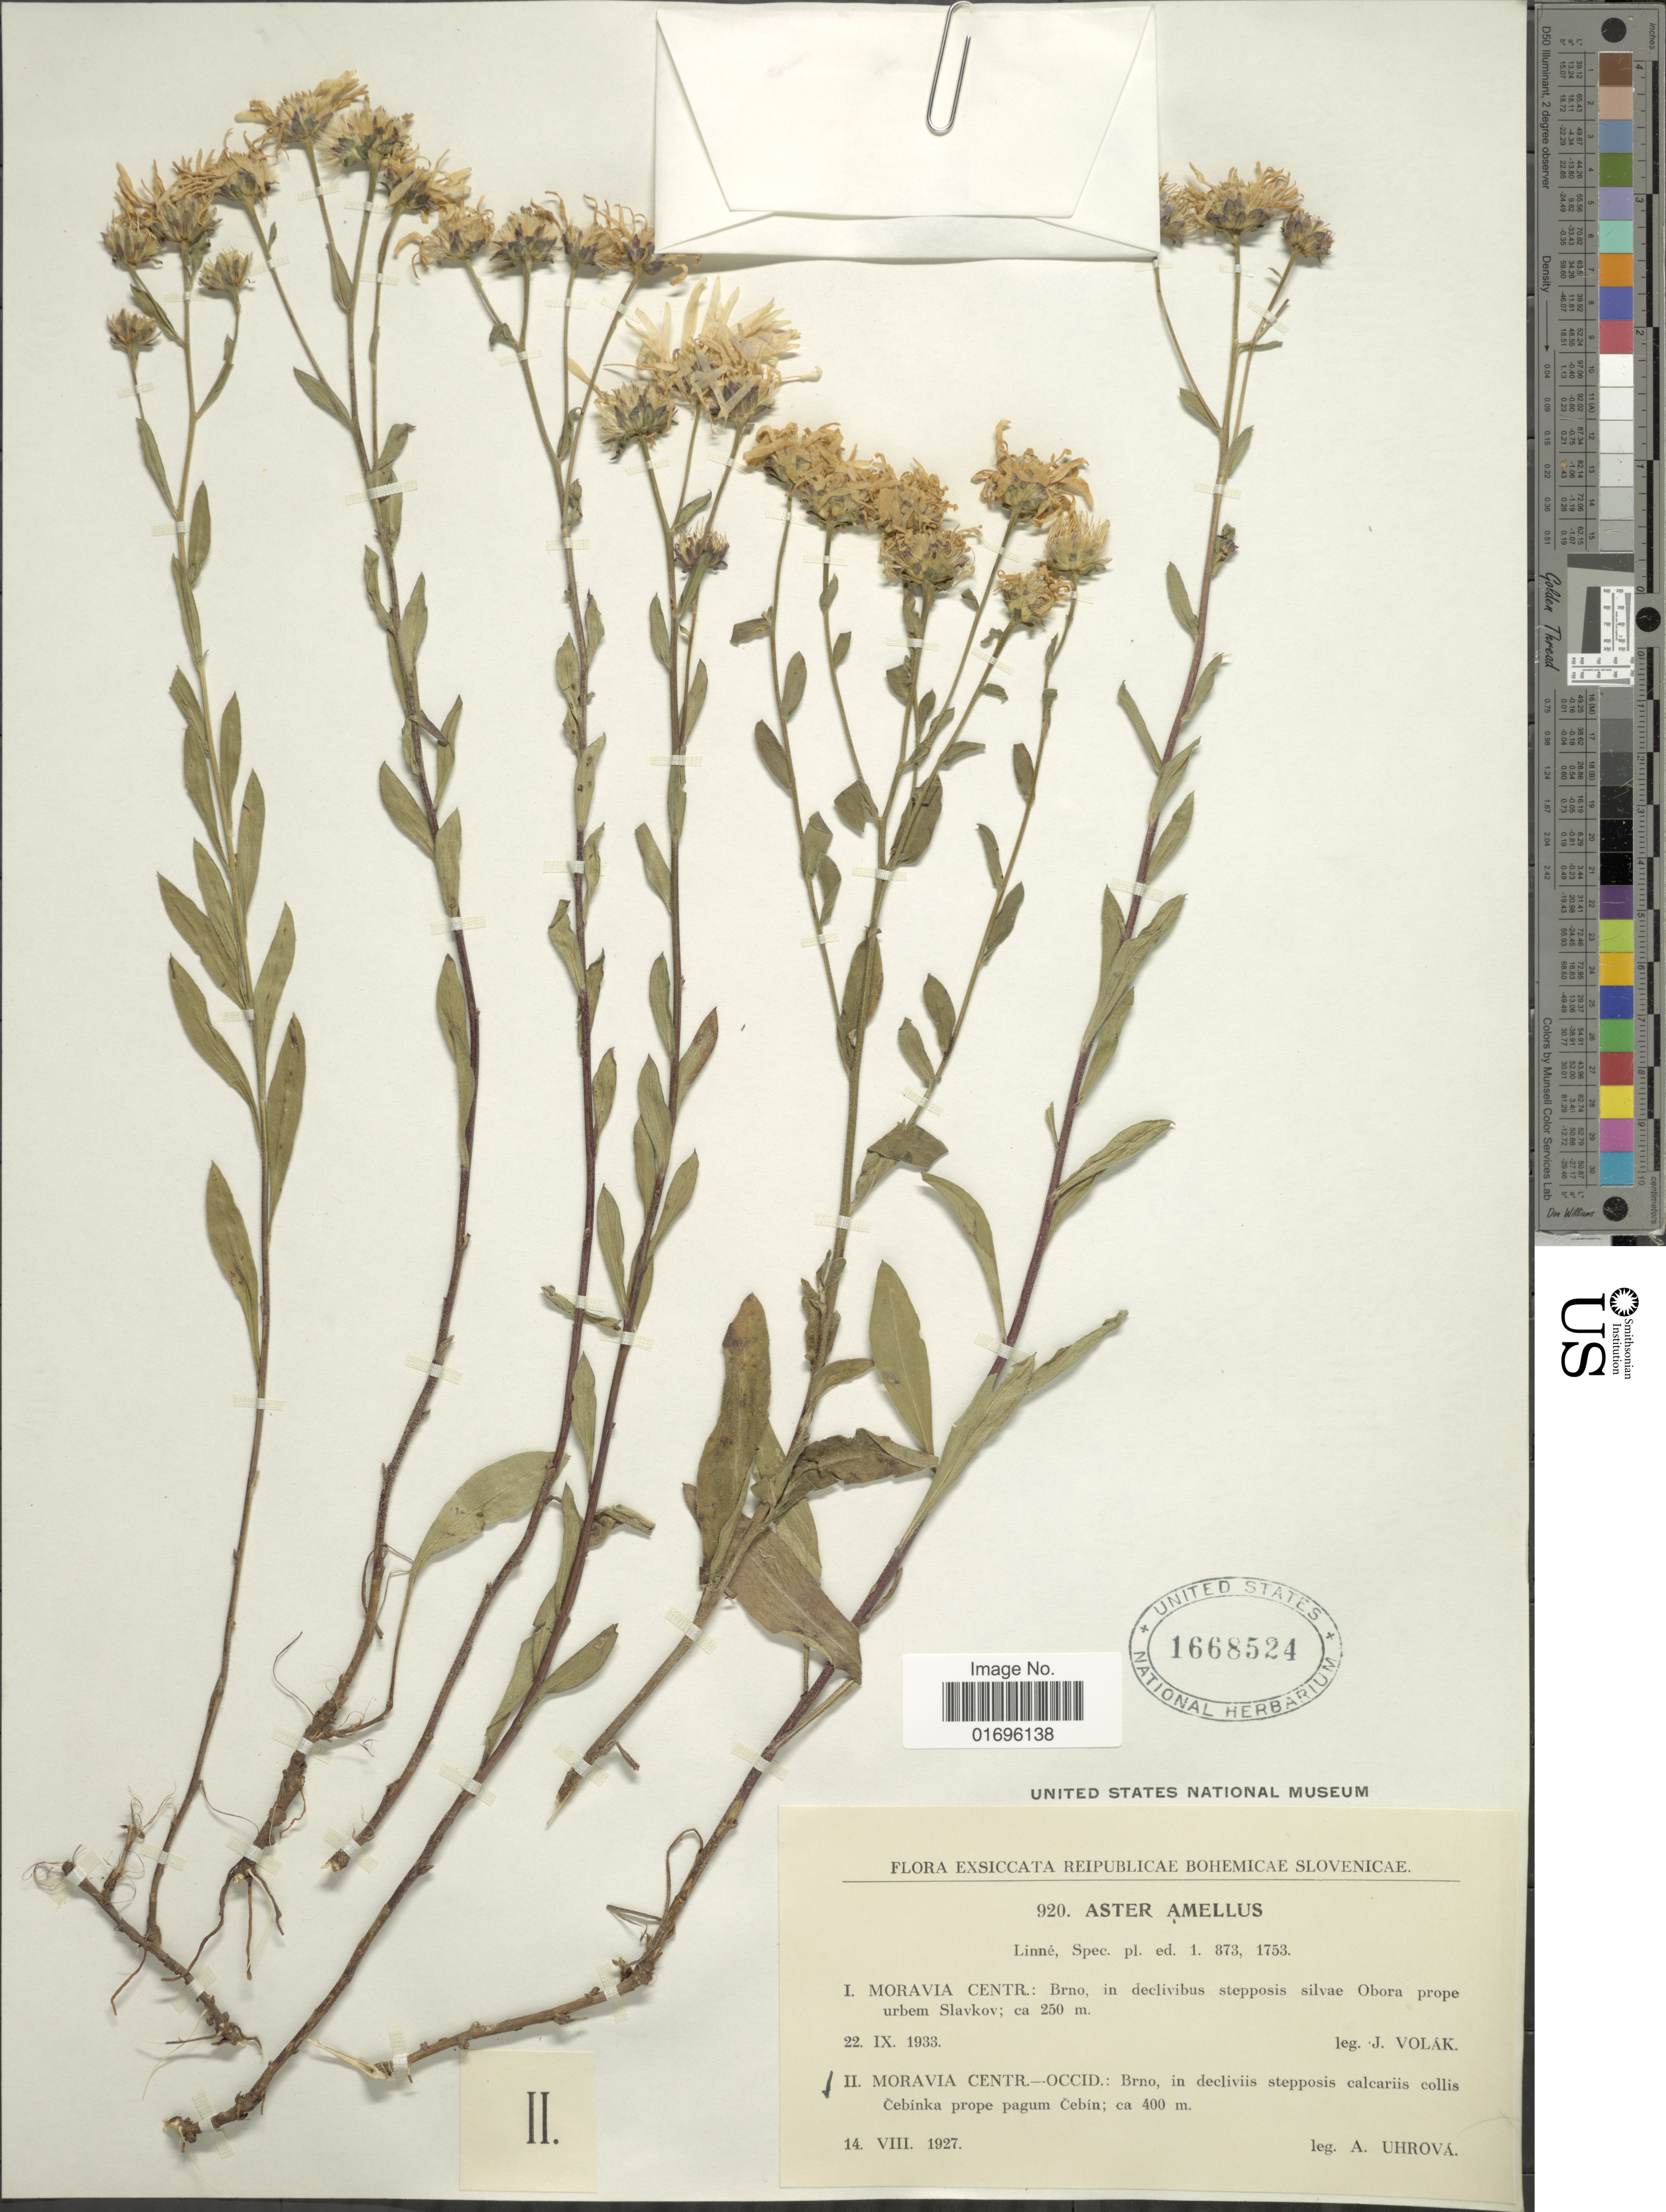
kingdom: Plantae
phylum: Tracheophyta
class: Magnoliopsida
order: Asterales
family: Asteraceae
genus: Aster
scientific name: Aster amellus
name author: L.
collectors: Uhrova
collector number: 920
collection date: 1927-08-14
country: Czechia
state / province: South Moravian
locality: Reipublicae Bohemicae Slovenicae. Moravia Centr.-Occid.: Brno, in decliviis stepposis calcariis collis Cebinka prope pagum Cebin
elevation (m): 400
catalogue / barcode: US 1668524